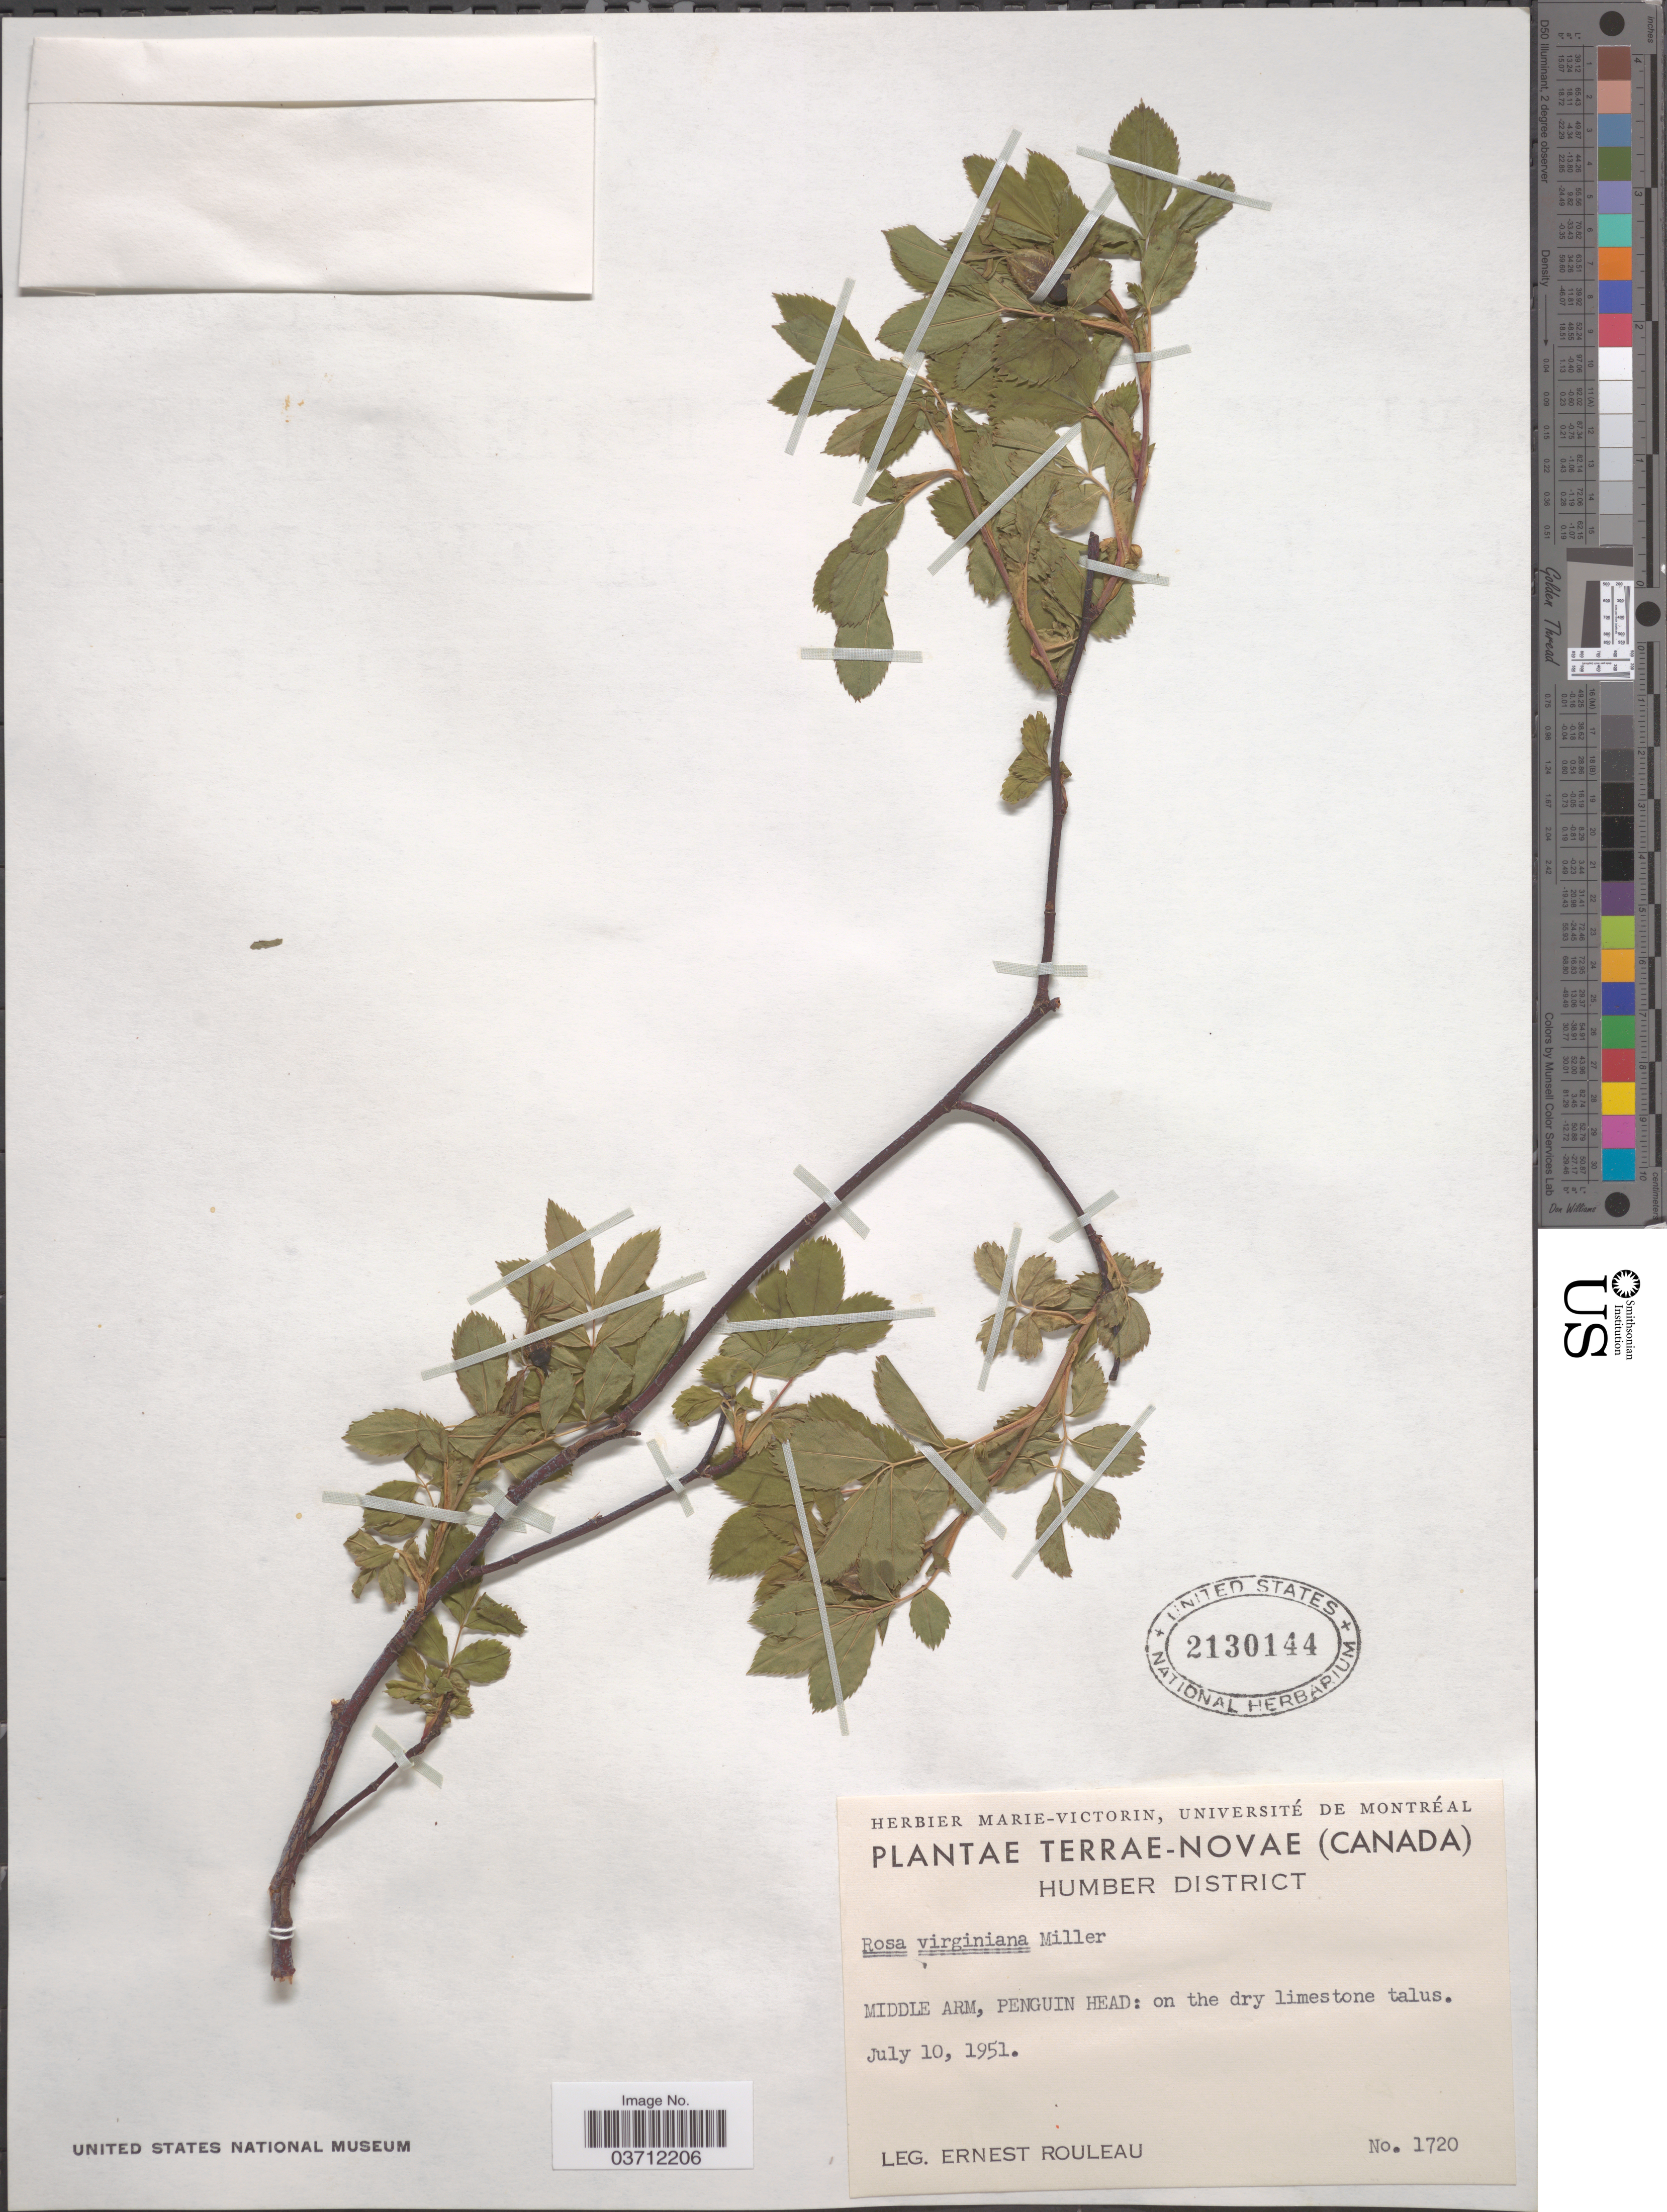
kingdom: Plantae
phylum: Tracheophyta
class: Magnoliopsida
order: Rosales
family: Rosaceae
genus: Rosa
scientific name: Rosa virginiana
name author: Mill.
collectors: J. Rouleau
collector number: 1720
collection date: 1951-07-10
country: Canada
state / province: Newfoundland and Labrador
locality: Terrae-Novae. Humber District. Middle Arm, Penguin Head: on the dry limestone talus.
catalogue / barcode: US 2130144